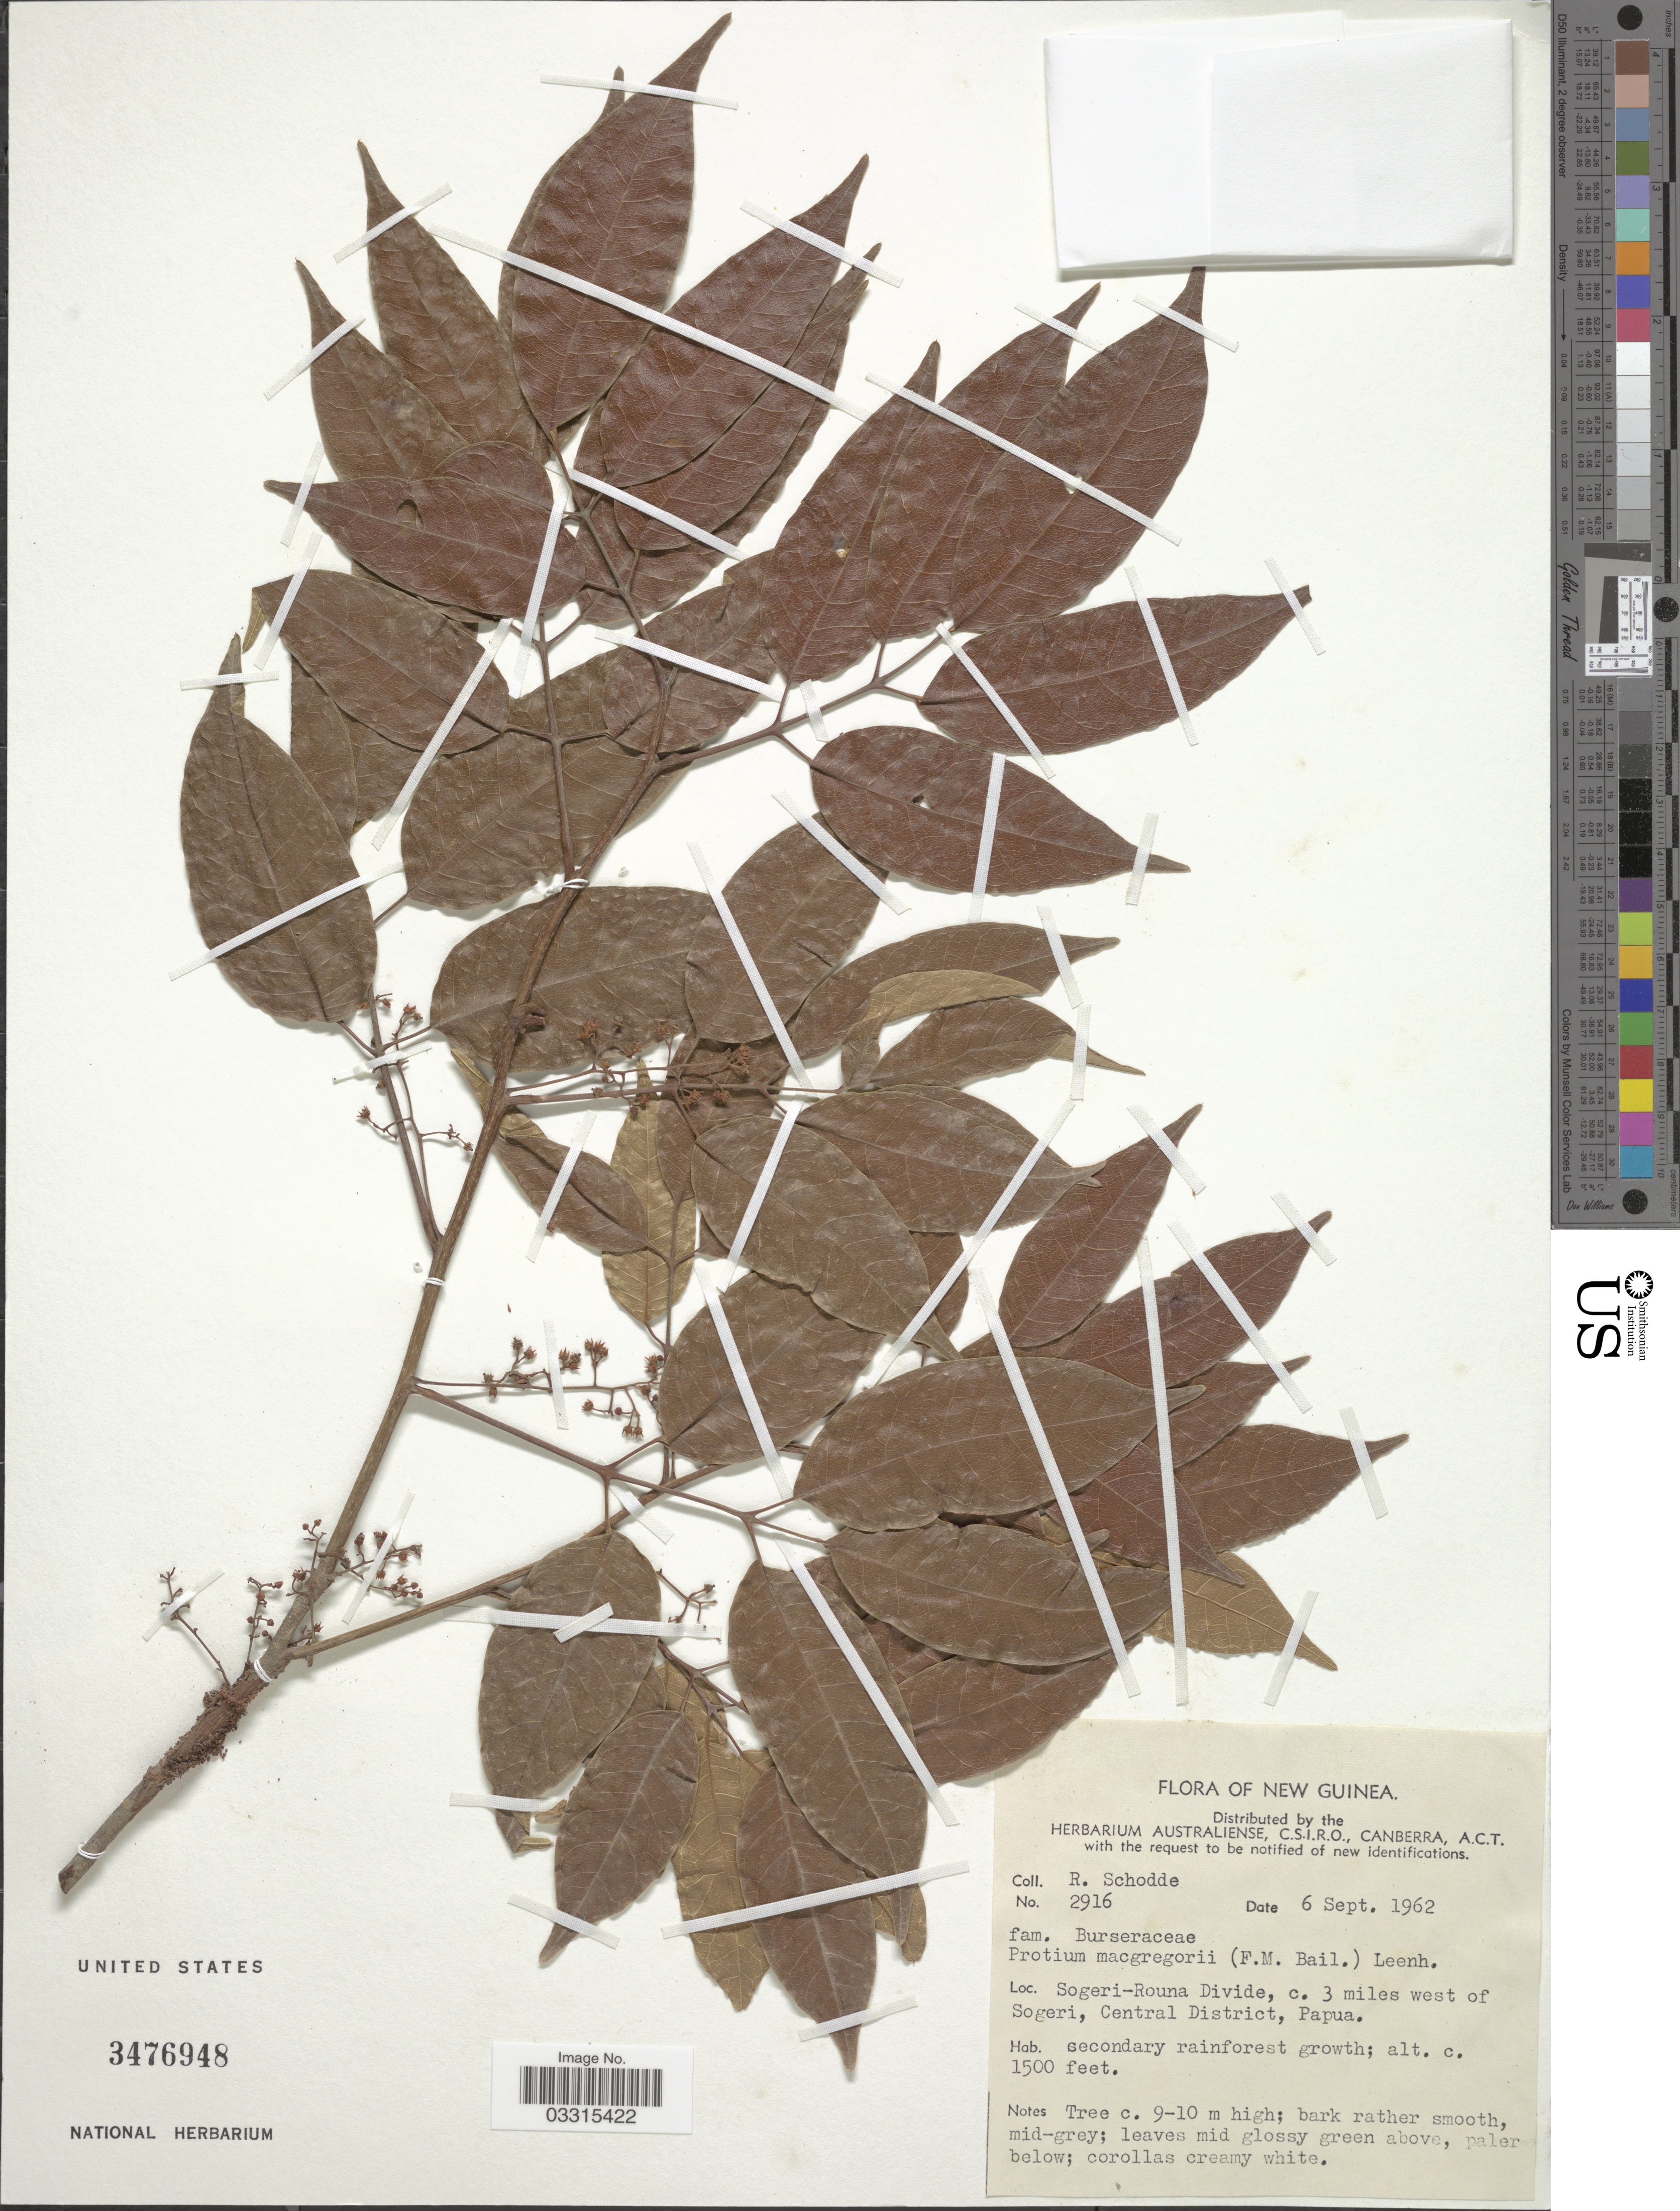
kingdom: Plantae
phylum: Tracheophyta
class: Magnoliopsida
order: Sapindales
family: Burseraceae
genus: Protium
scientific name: Protium macgregorii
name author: (F.M. Bailey) Leenh.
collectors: R. Schodde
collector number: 2916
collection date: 1962-09-06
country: Papua New Guinea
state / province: Central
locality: New Guinea. Sogeri-Rouna Divide, c. 3 miles west of Sogeri, Central District, Papua.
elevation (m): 457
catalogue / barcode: US 3476948